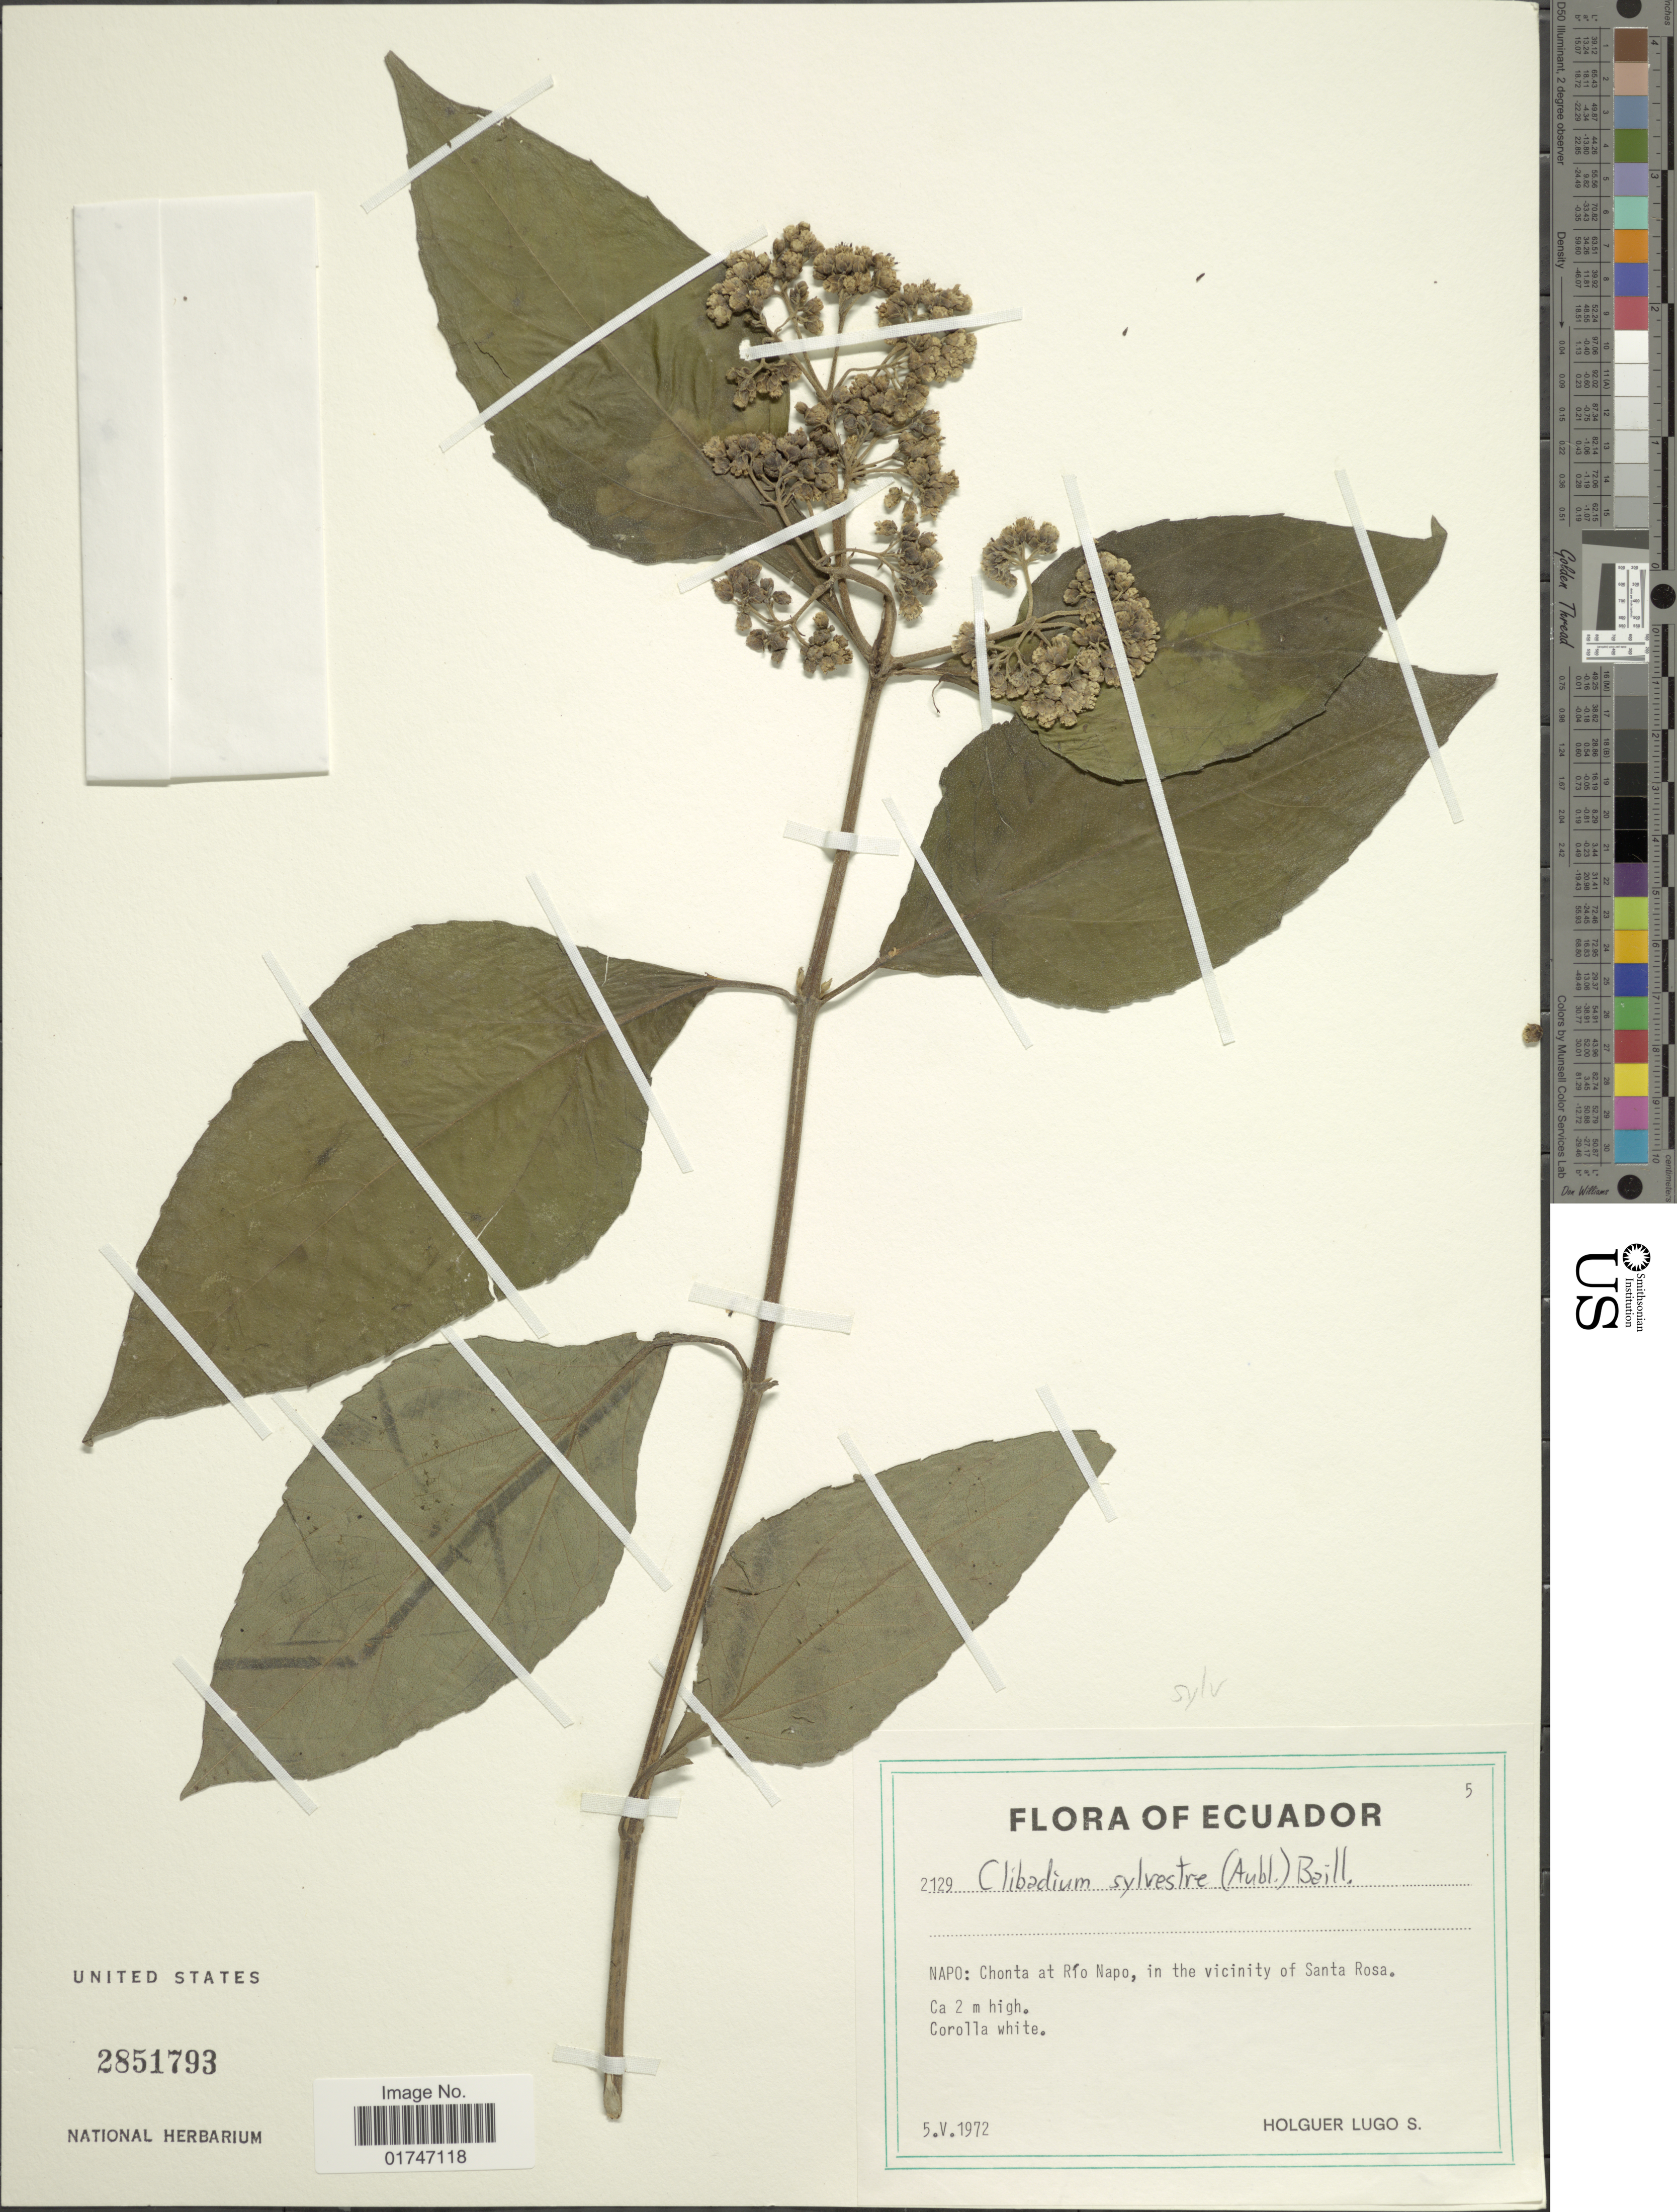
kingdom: Plantae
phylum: Tracheophyta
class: Magnoliopsida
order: Asterales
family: Asteraceae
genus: Clibadium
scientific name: Clibadium sylvestre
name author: (Aubl.) Baill.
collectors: H. Lugo S.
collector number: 2129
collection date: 1972-05-05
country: Ecuador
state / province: Napo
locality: Napo: Chonta at Río Napo, in the vicinity of Santa Rosa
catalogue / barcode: US 2851793